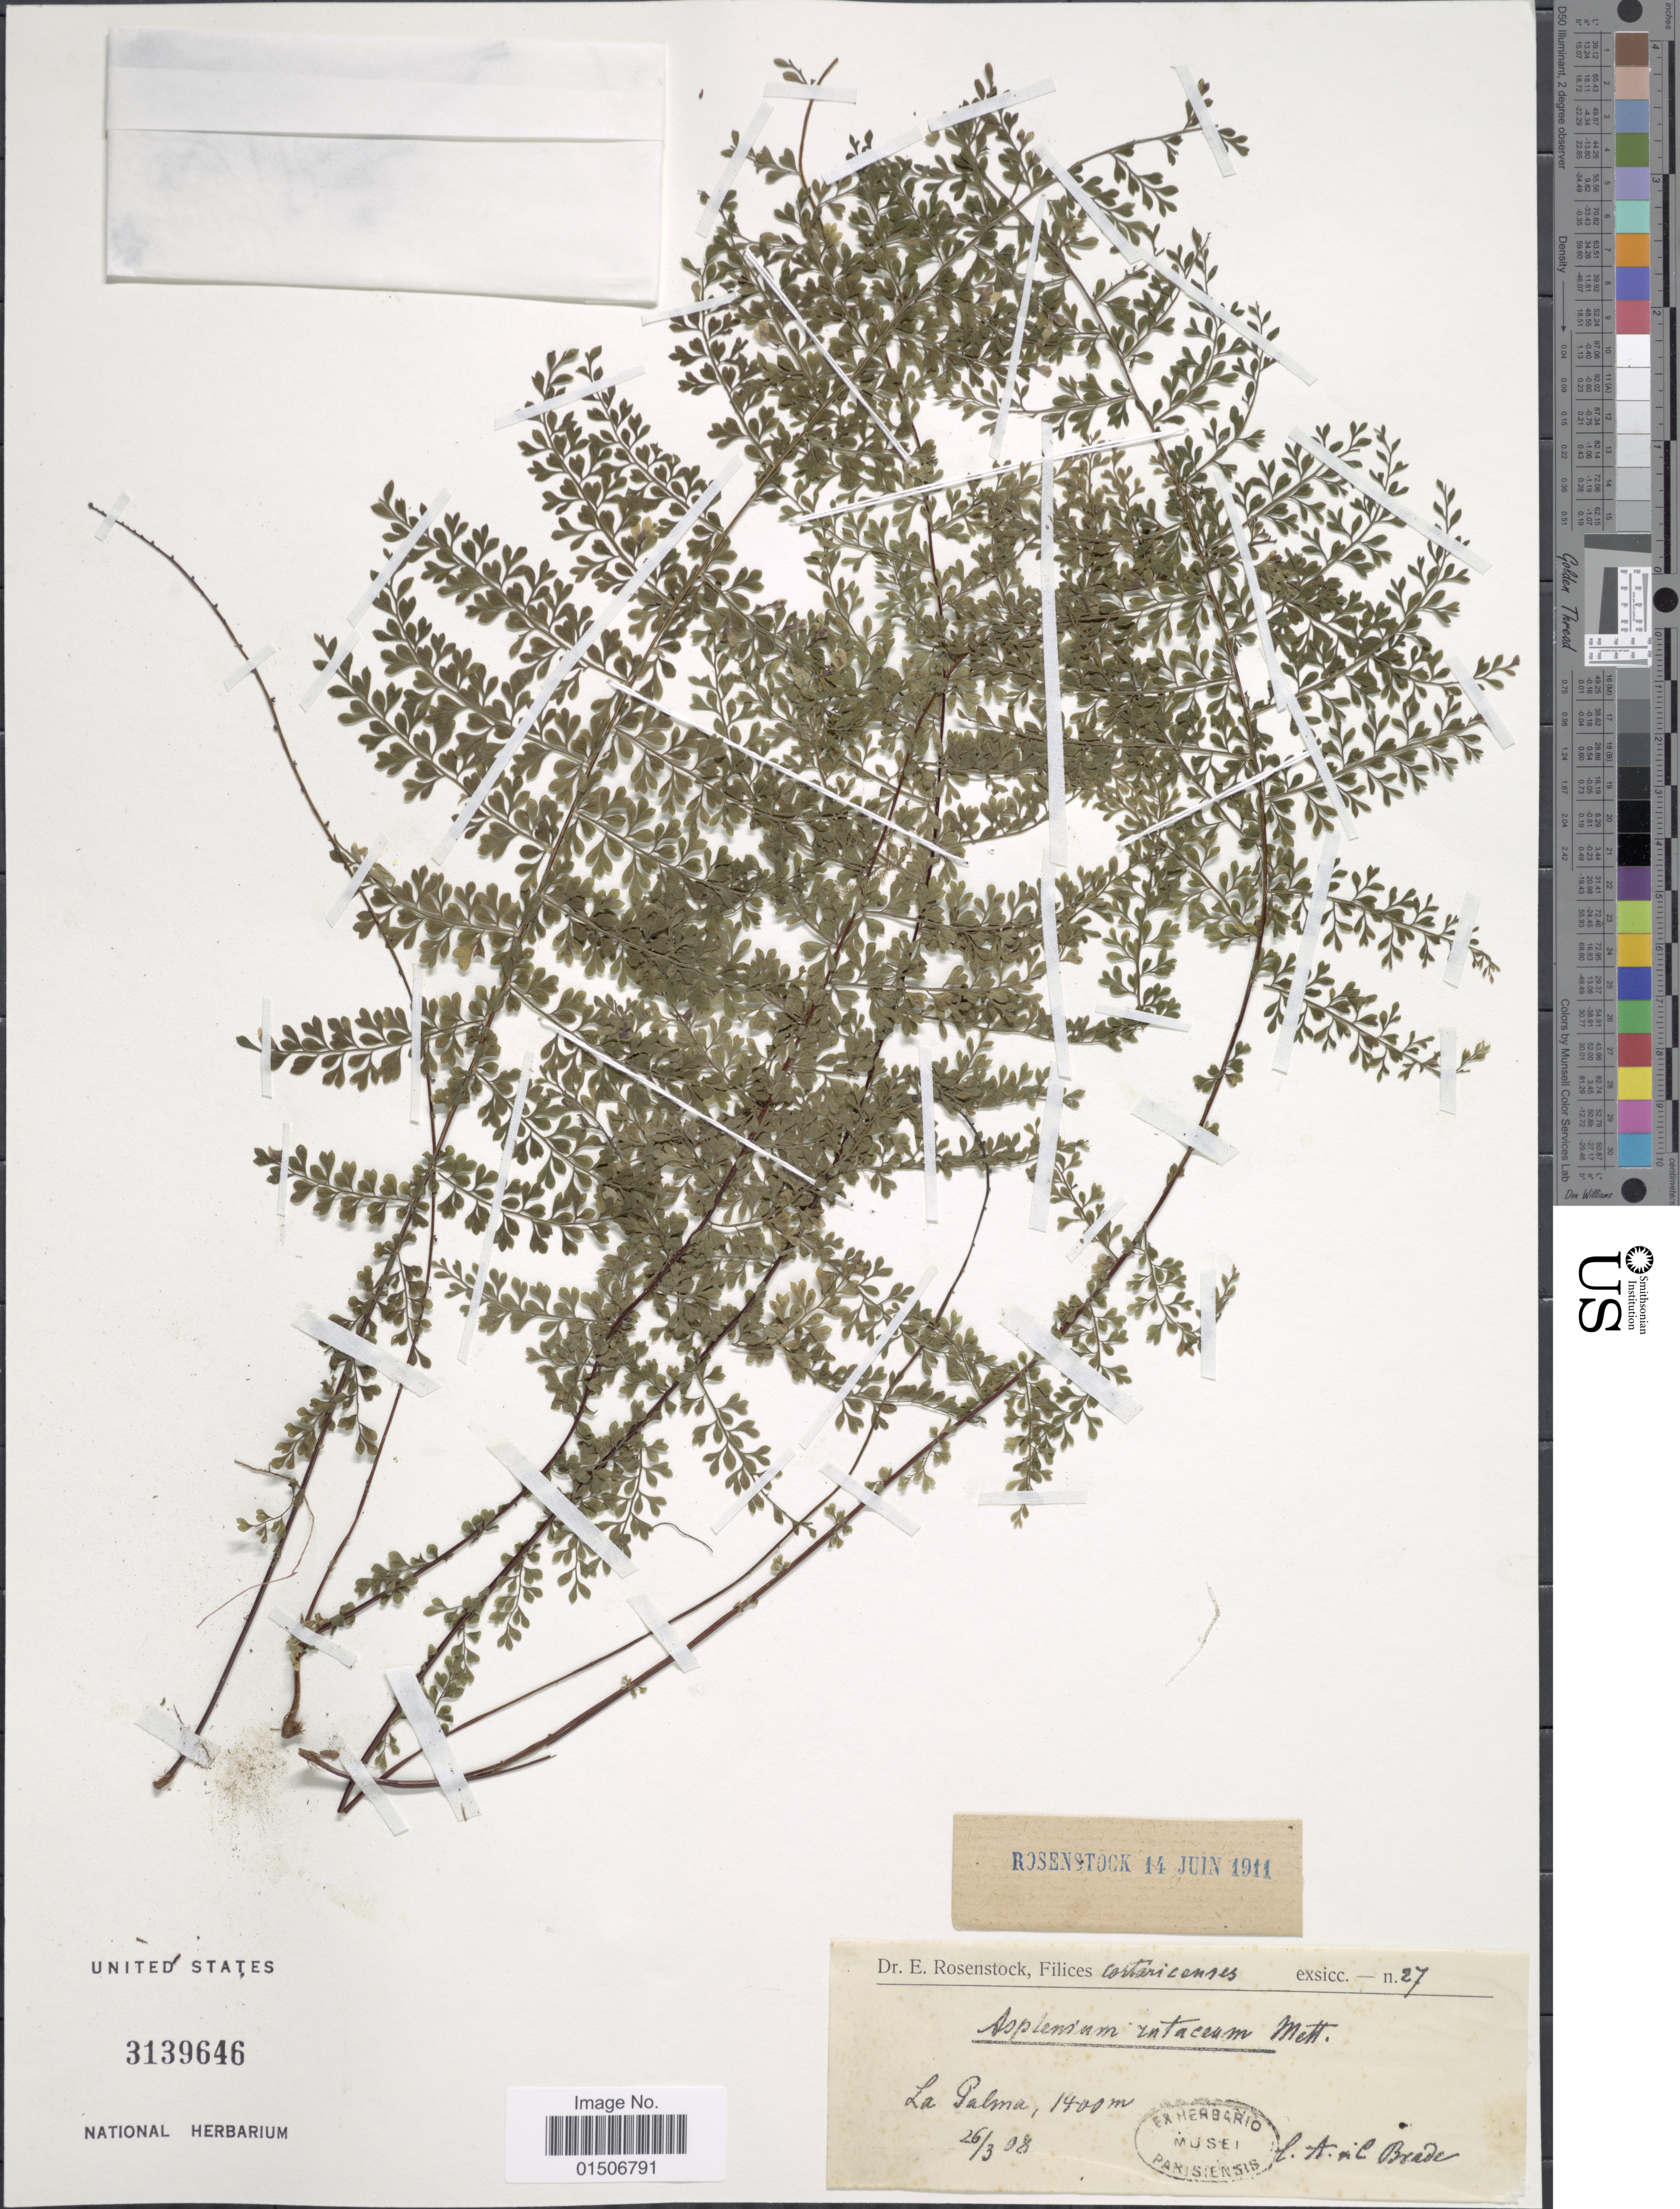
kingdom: Plantae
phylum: Tracheophyta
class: Polypodiopsida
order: Polypodiales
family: Aspleniaceae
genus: Asplenium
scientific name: Asplenium maxonii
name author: Lellinger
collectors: A. Brade & C. Brade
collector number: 27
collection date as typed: Transcribed d/m/y: 26/3/8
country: Costa Rica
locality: La Palma, Costaricenses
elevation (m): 1400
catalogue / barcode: US 3139646